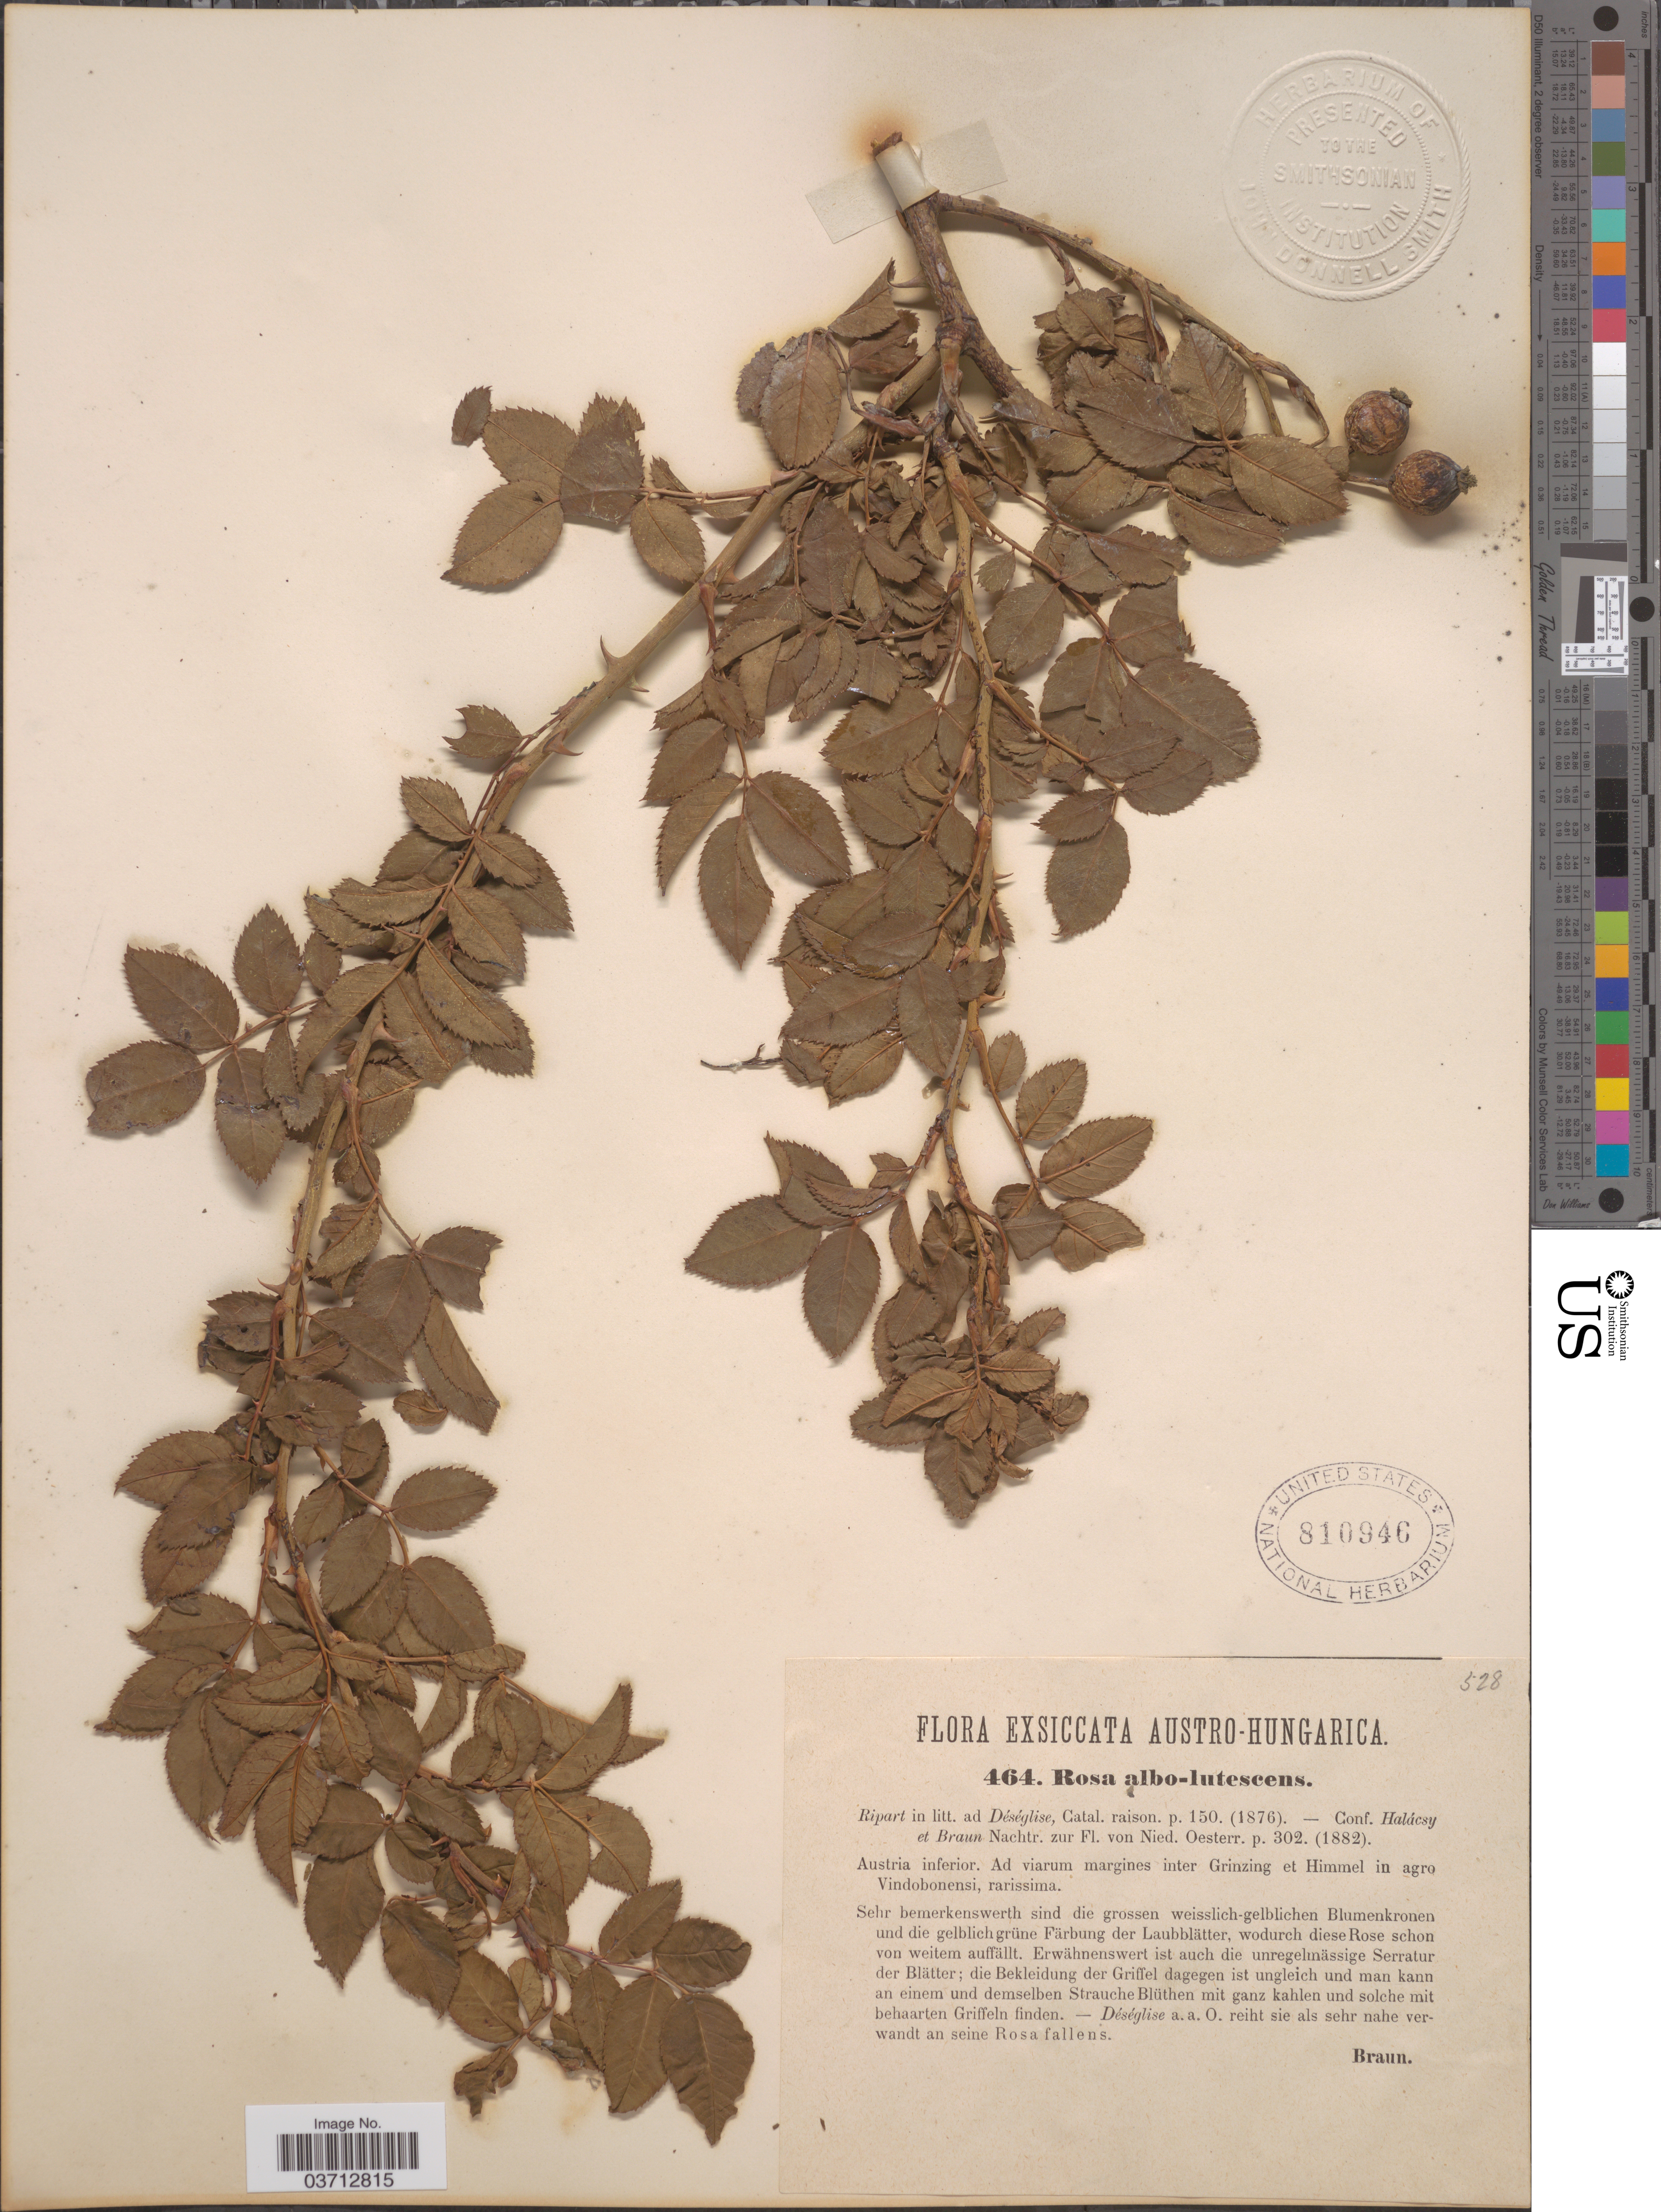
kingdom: Plantae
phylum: Tracheophyta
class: Magnoliopsida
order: Rosales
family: Rosaceae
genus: Rosa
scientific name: Rosa albolutescens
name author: Ripart ex Déségl.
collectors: Braun, --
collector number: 464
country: Austria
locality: Austro-Hungarica. Austria inferior. Ad viarum margines inter Grinzing et Himmel in agro Vindobonensi.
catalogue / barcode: US 810946